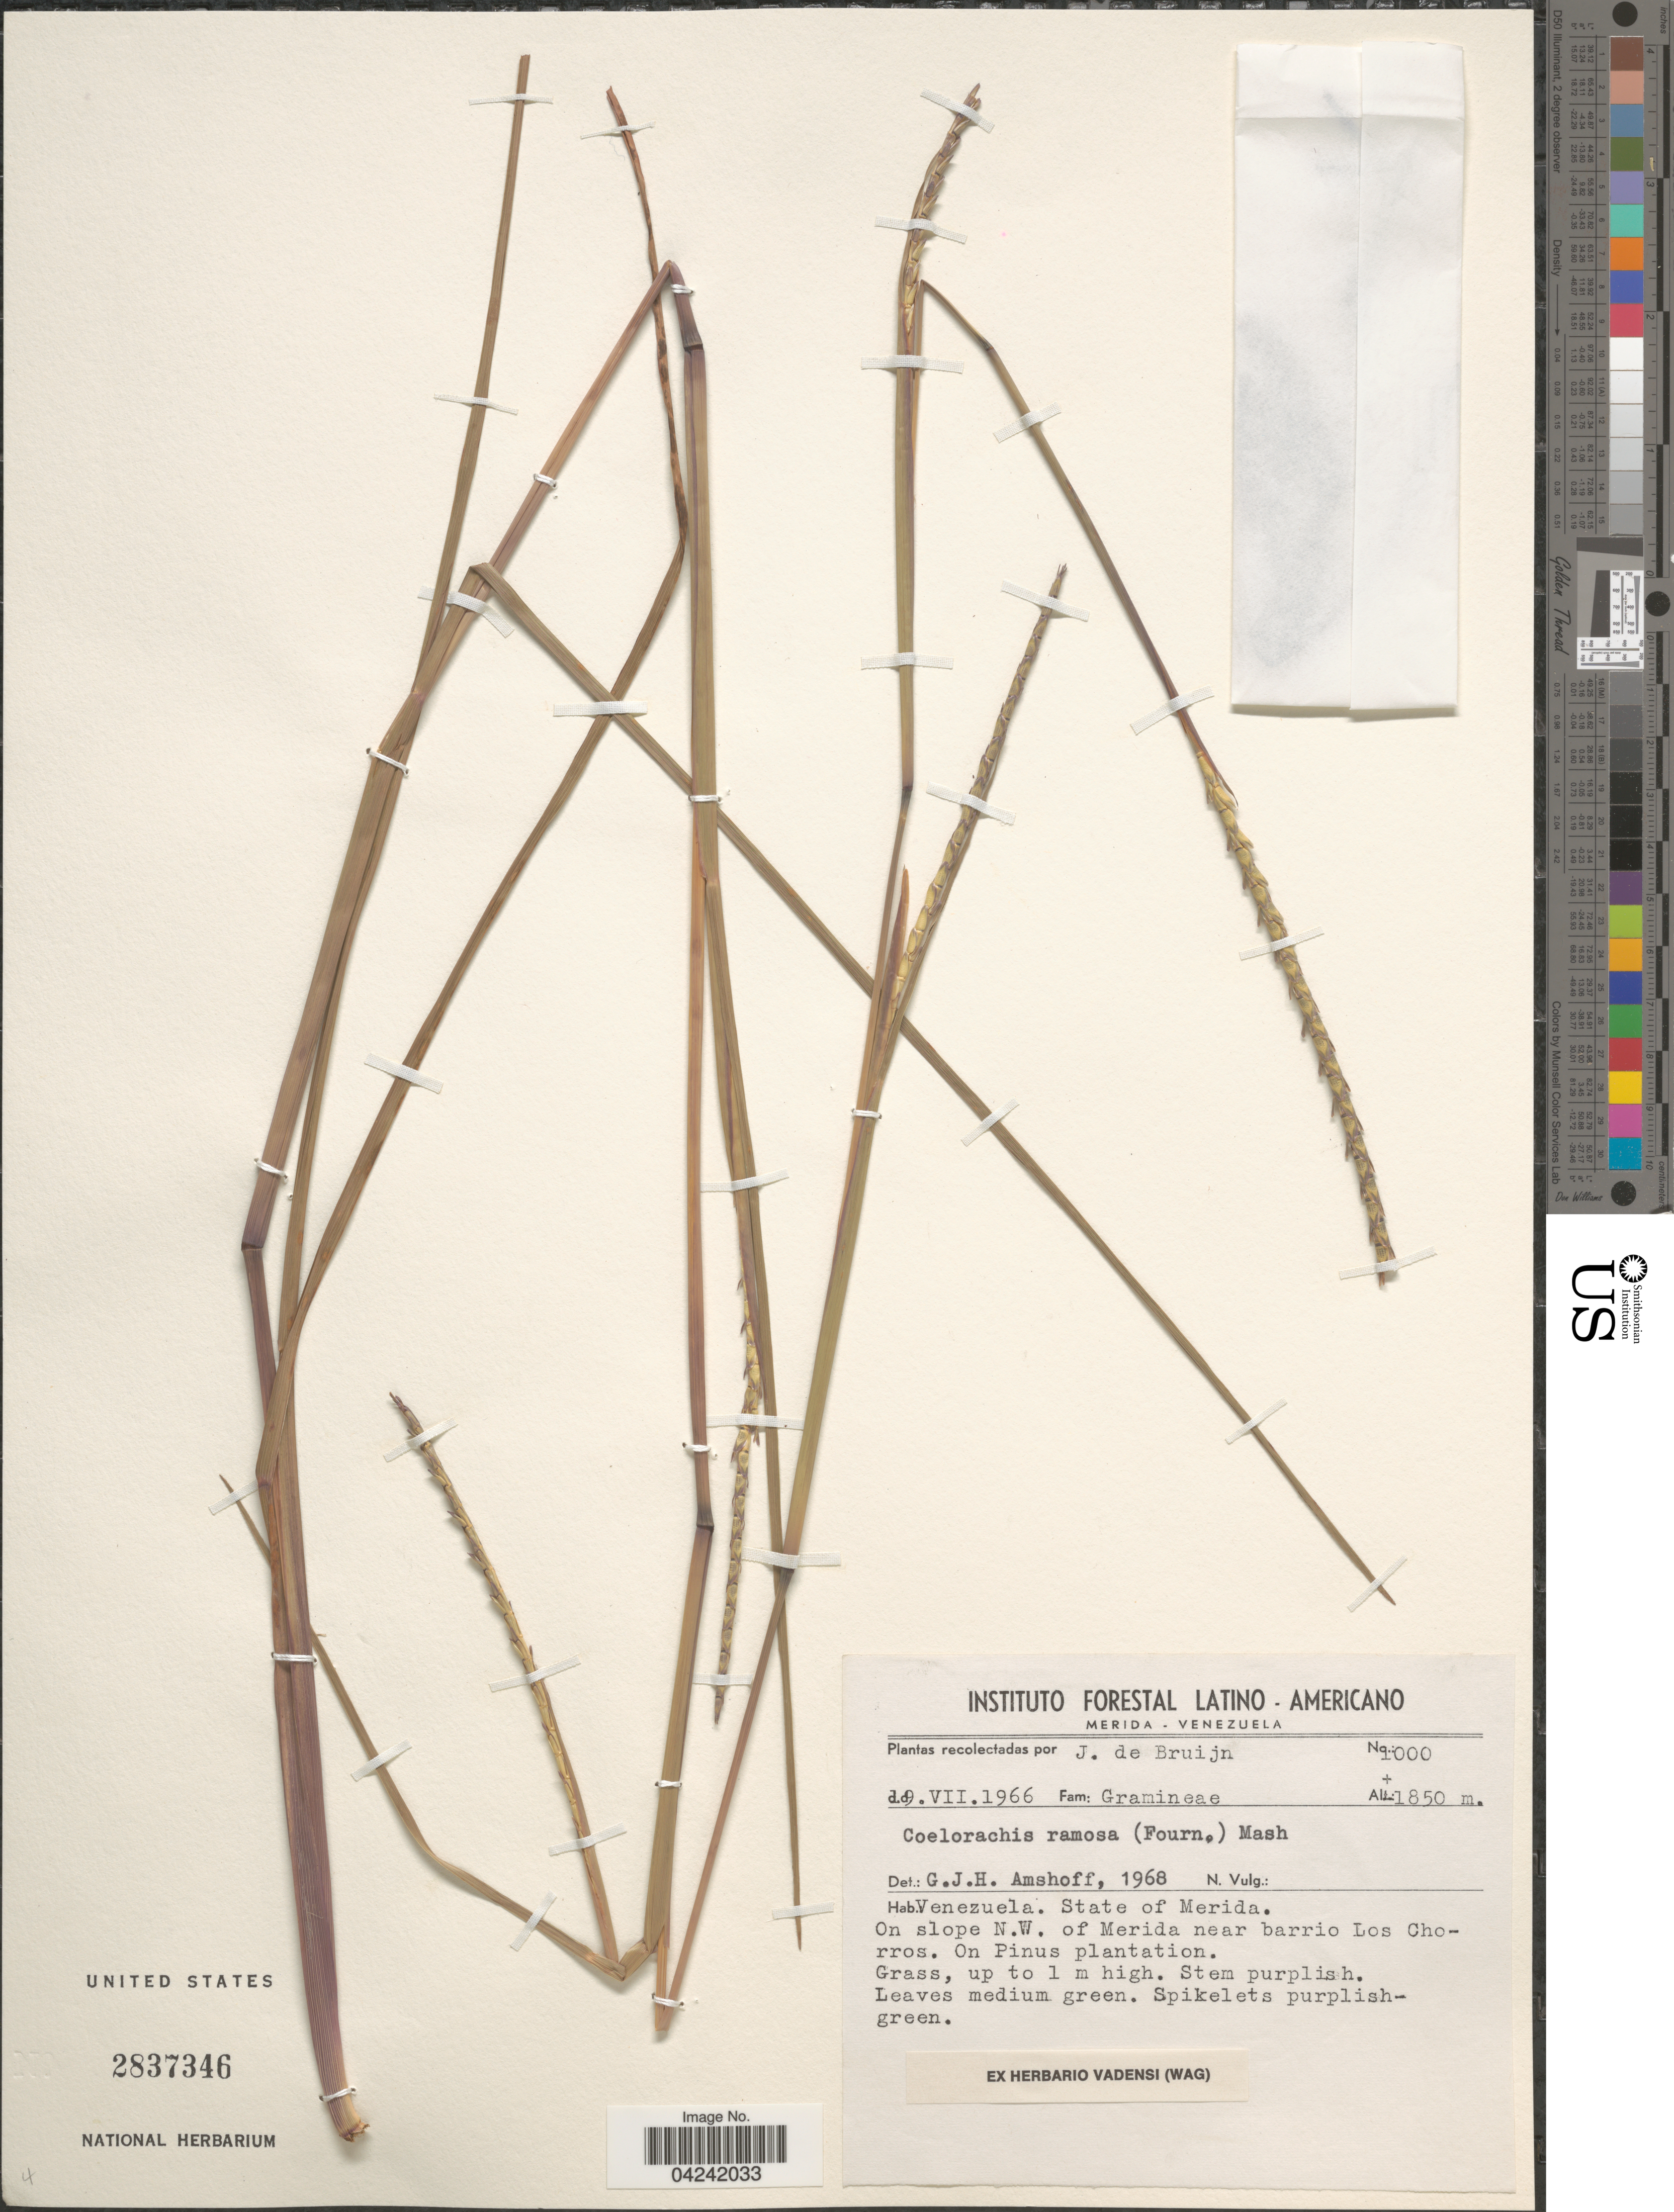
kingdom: Plantae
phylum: Tracheophyta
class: Liliopsida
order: Poales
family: Poaceae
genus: Mnesithea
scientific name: Mnesithea ramosa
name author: (E. Fourn.) de Koning & Sosef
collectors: J. Bruijn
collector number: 1000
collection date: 1966-07-09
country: Venezuela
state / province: Merida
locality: On slope N.W. of Merida near barrio Los Chorros. On Pinus plantation.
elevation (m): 1850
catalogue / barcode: US 2837346